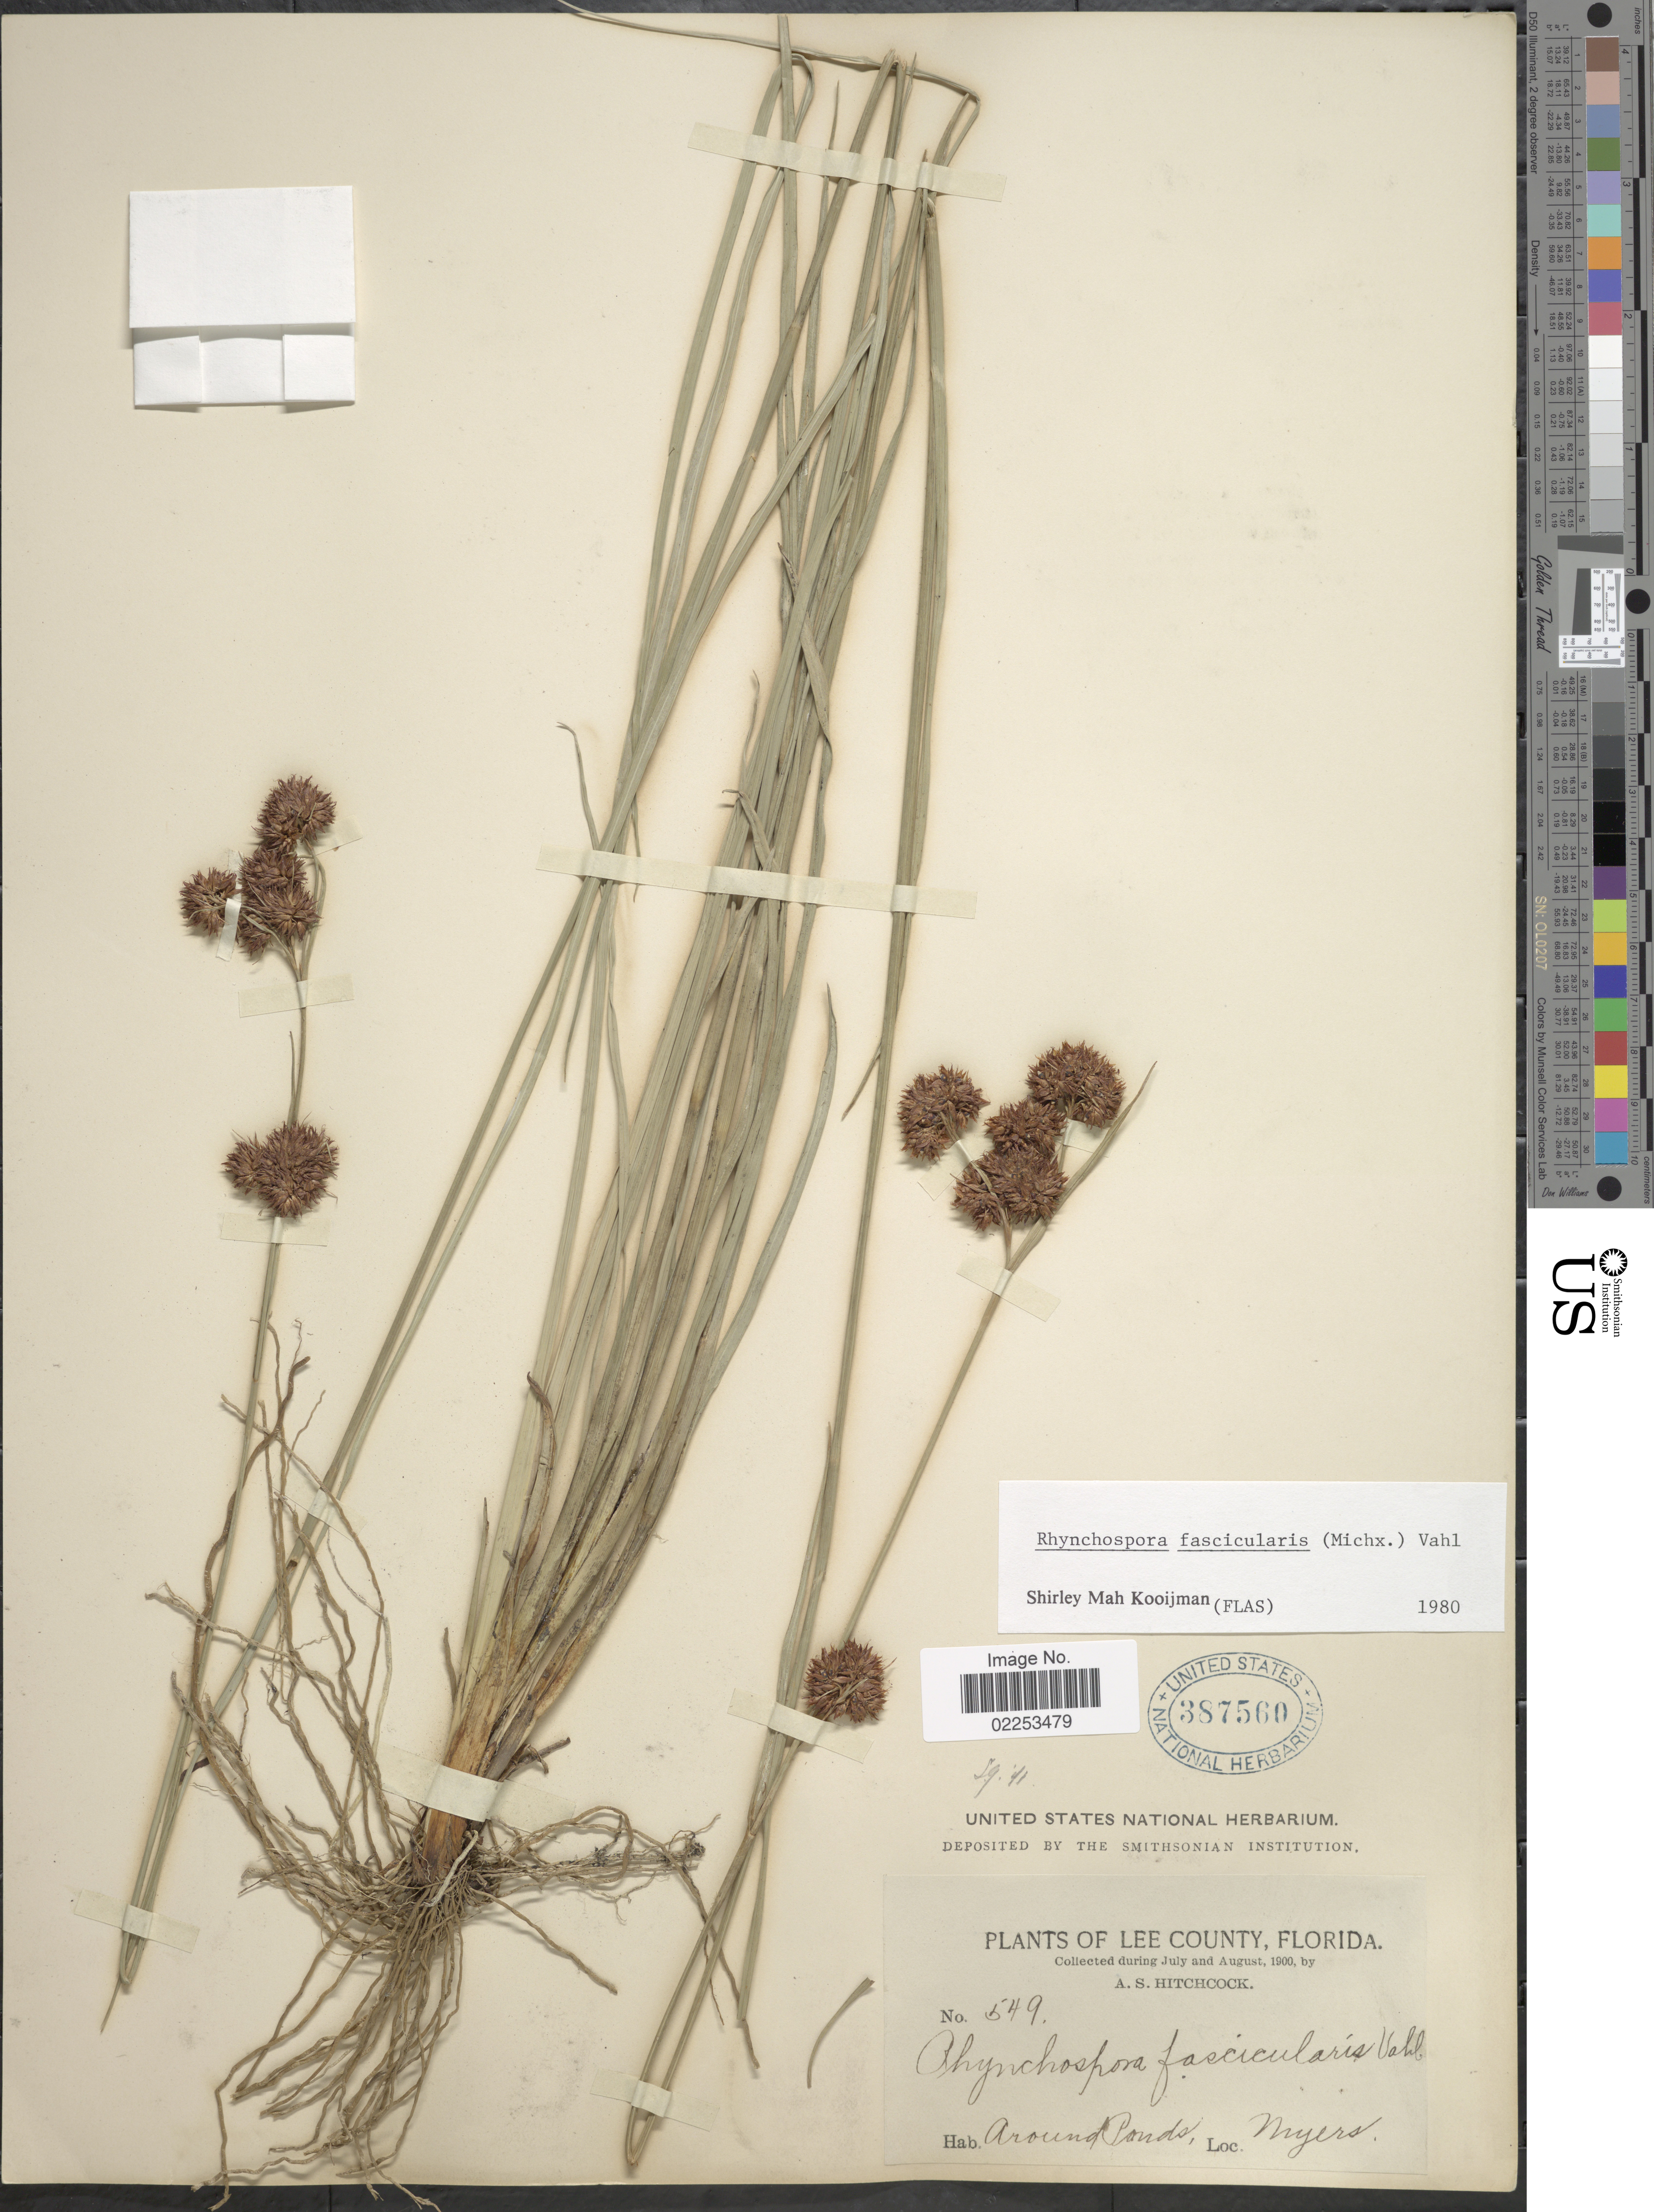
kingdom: Plantae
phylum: Tracheophyta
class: Liliopsida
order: Poales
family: Cyperaceae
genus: Rhynchospora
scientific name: Rhynchospora fascicularis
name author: (Michx.) Vahl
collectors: A. S. Hitchcock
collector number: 549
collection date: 1900-07/1900-08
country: United States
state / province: Florida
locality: Lee County, Around Ponds, Myers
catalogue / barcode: US 387560